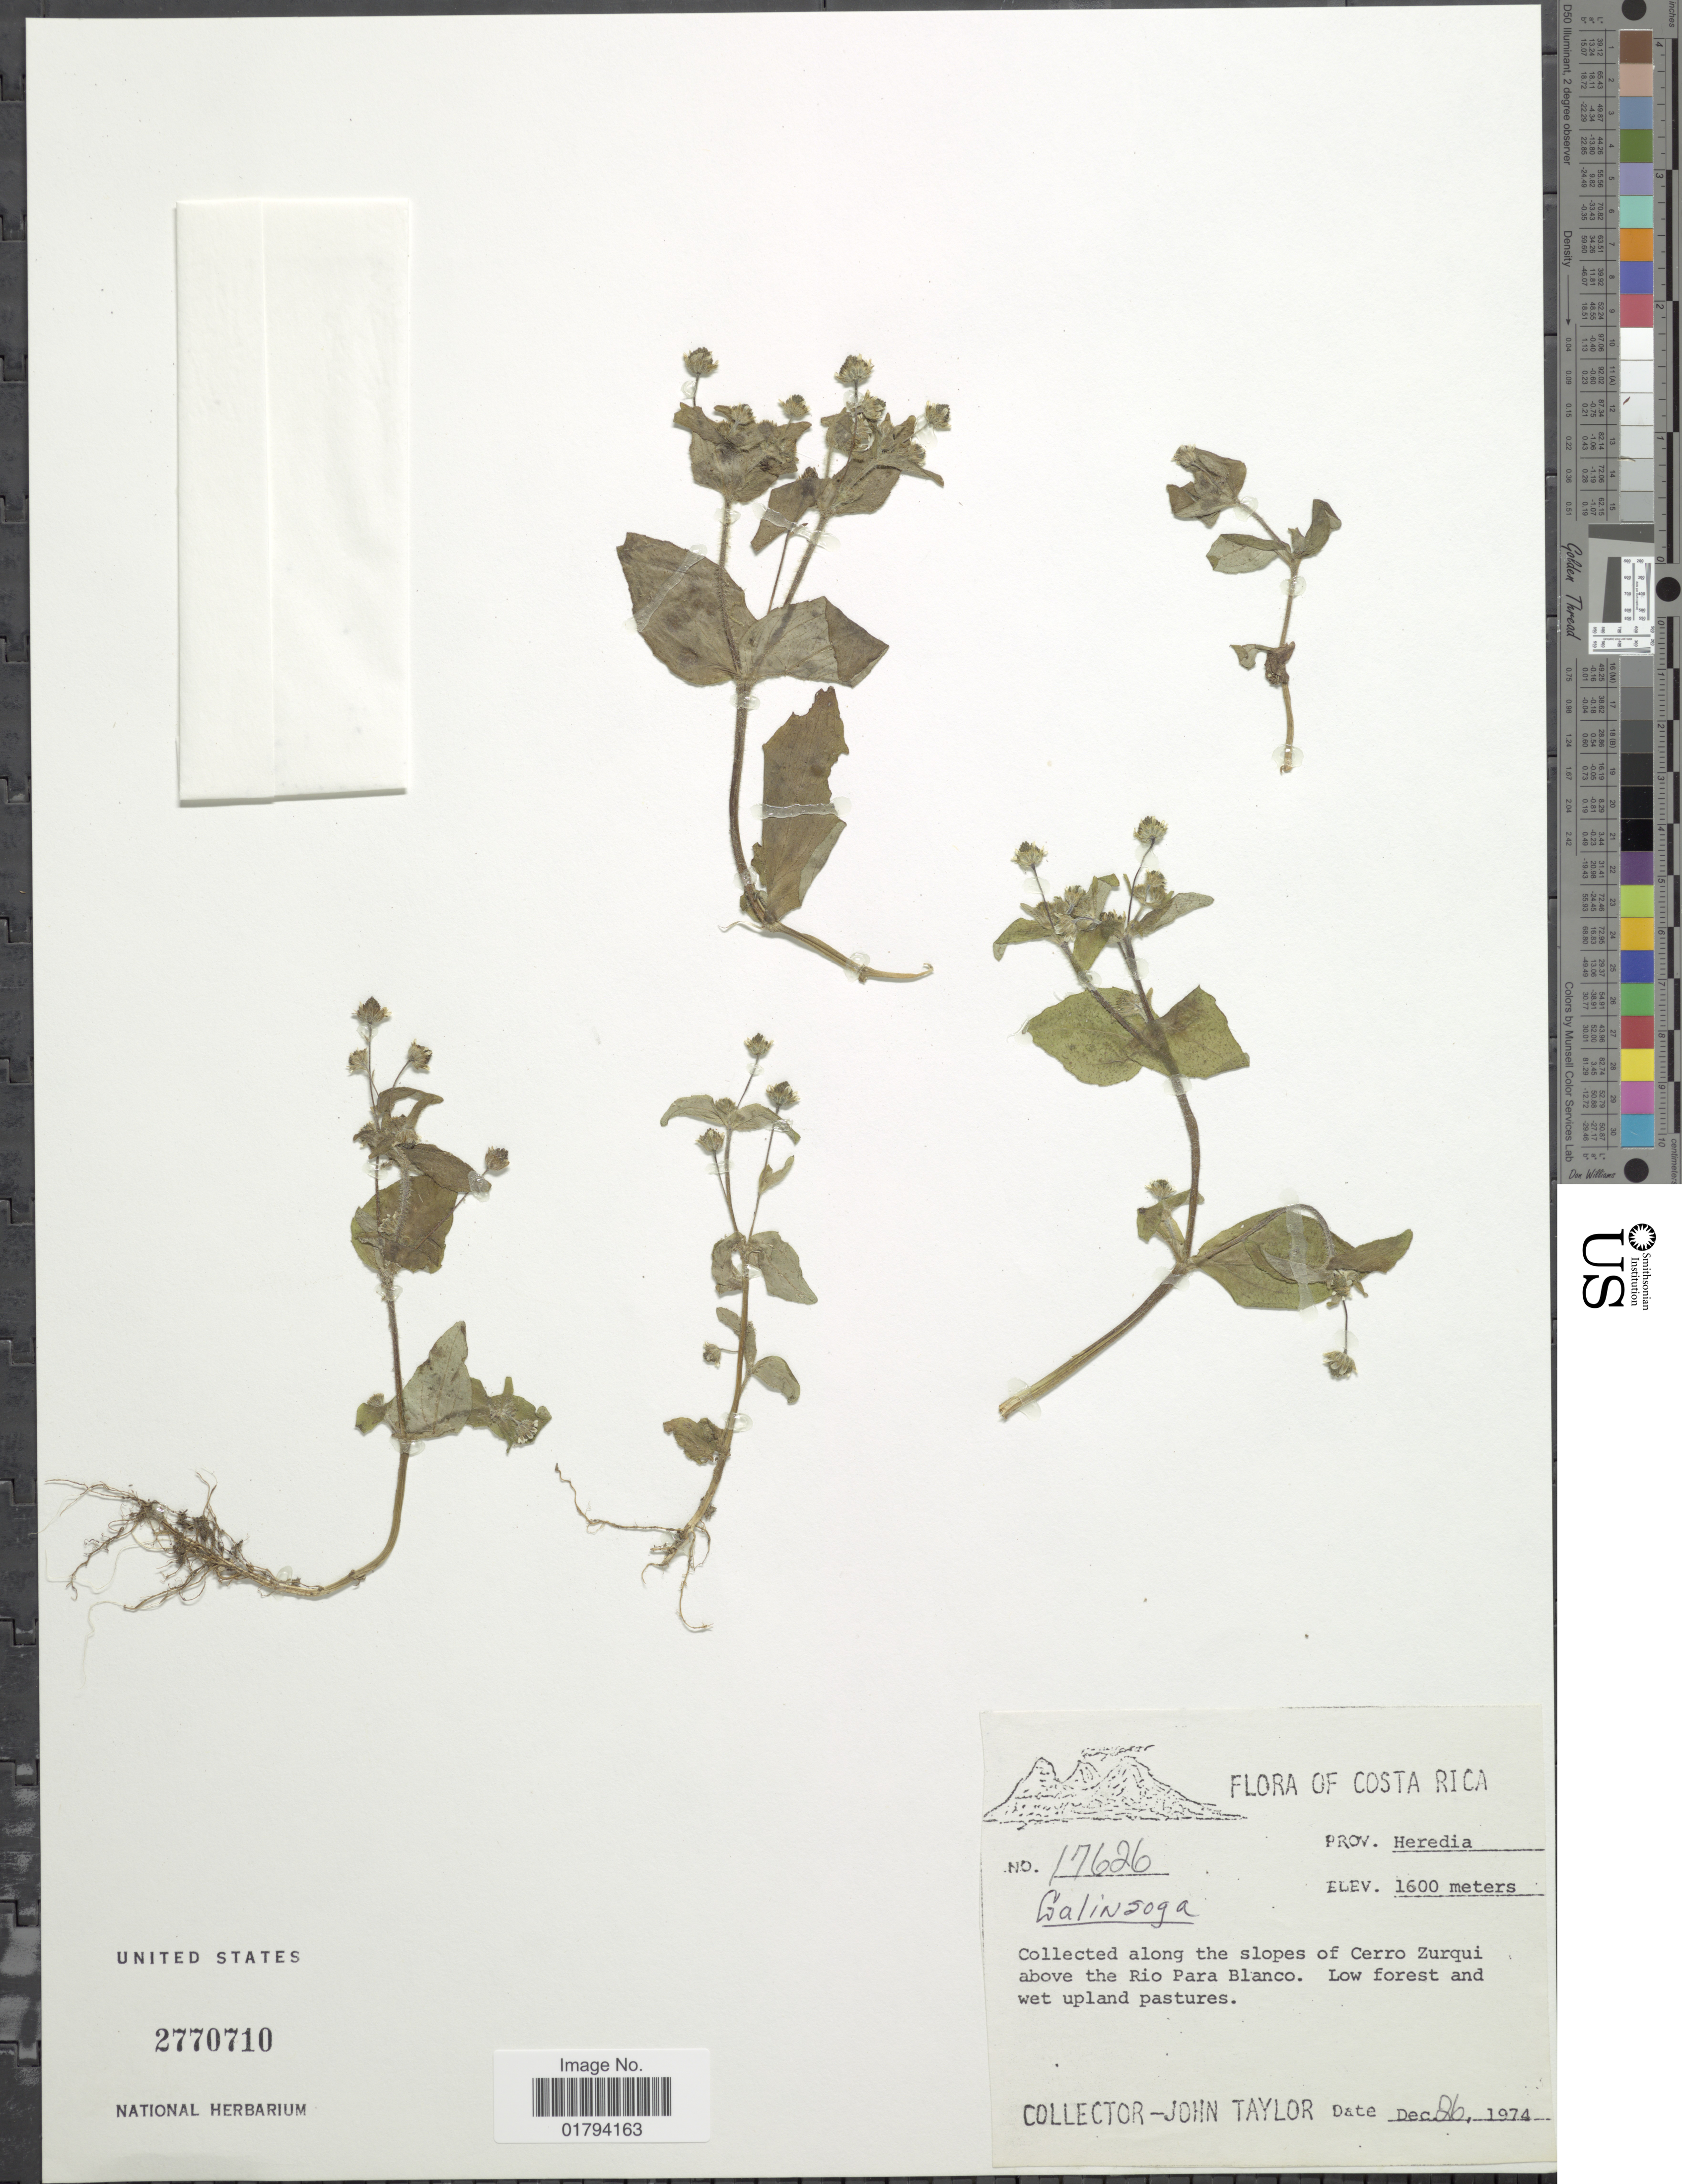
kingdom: Plantae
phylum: Tracheophyta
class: Magnoliopsida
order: Asterales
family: Asteraceae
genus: Galinsoga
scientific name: Galinsoga sp.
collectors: J. Taylor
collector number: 17626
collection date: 1974-12-06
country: Costa Rica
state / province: Heredia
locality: Along the slopes of Cerro Zurqui above the Rio Para Blanco.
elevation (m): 1600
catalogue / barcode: US 2770710